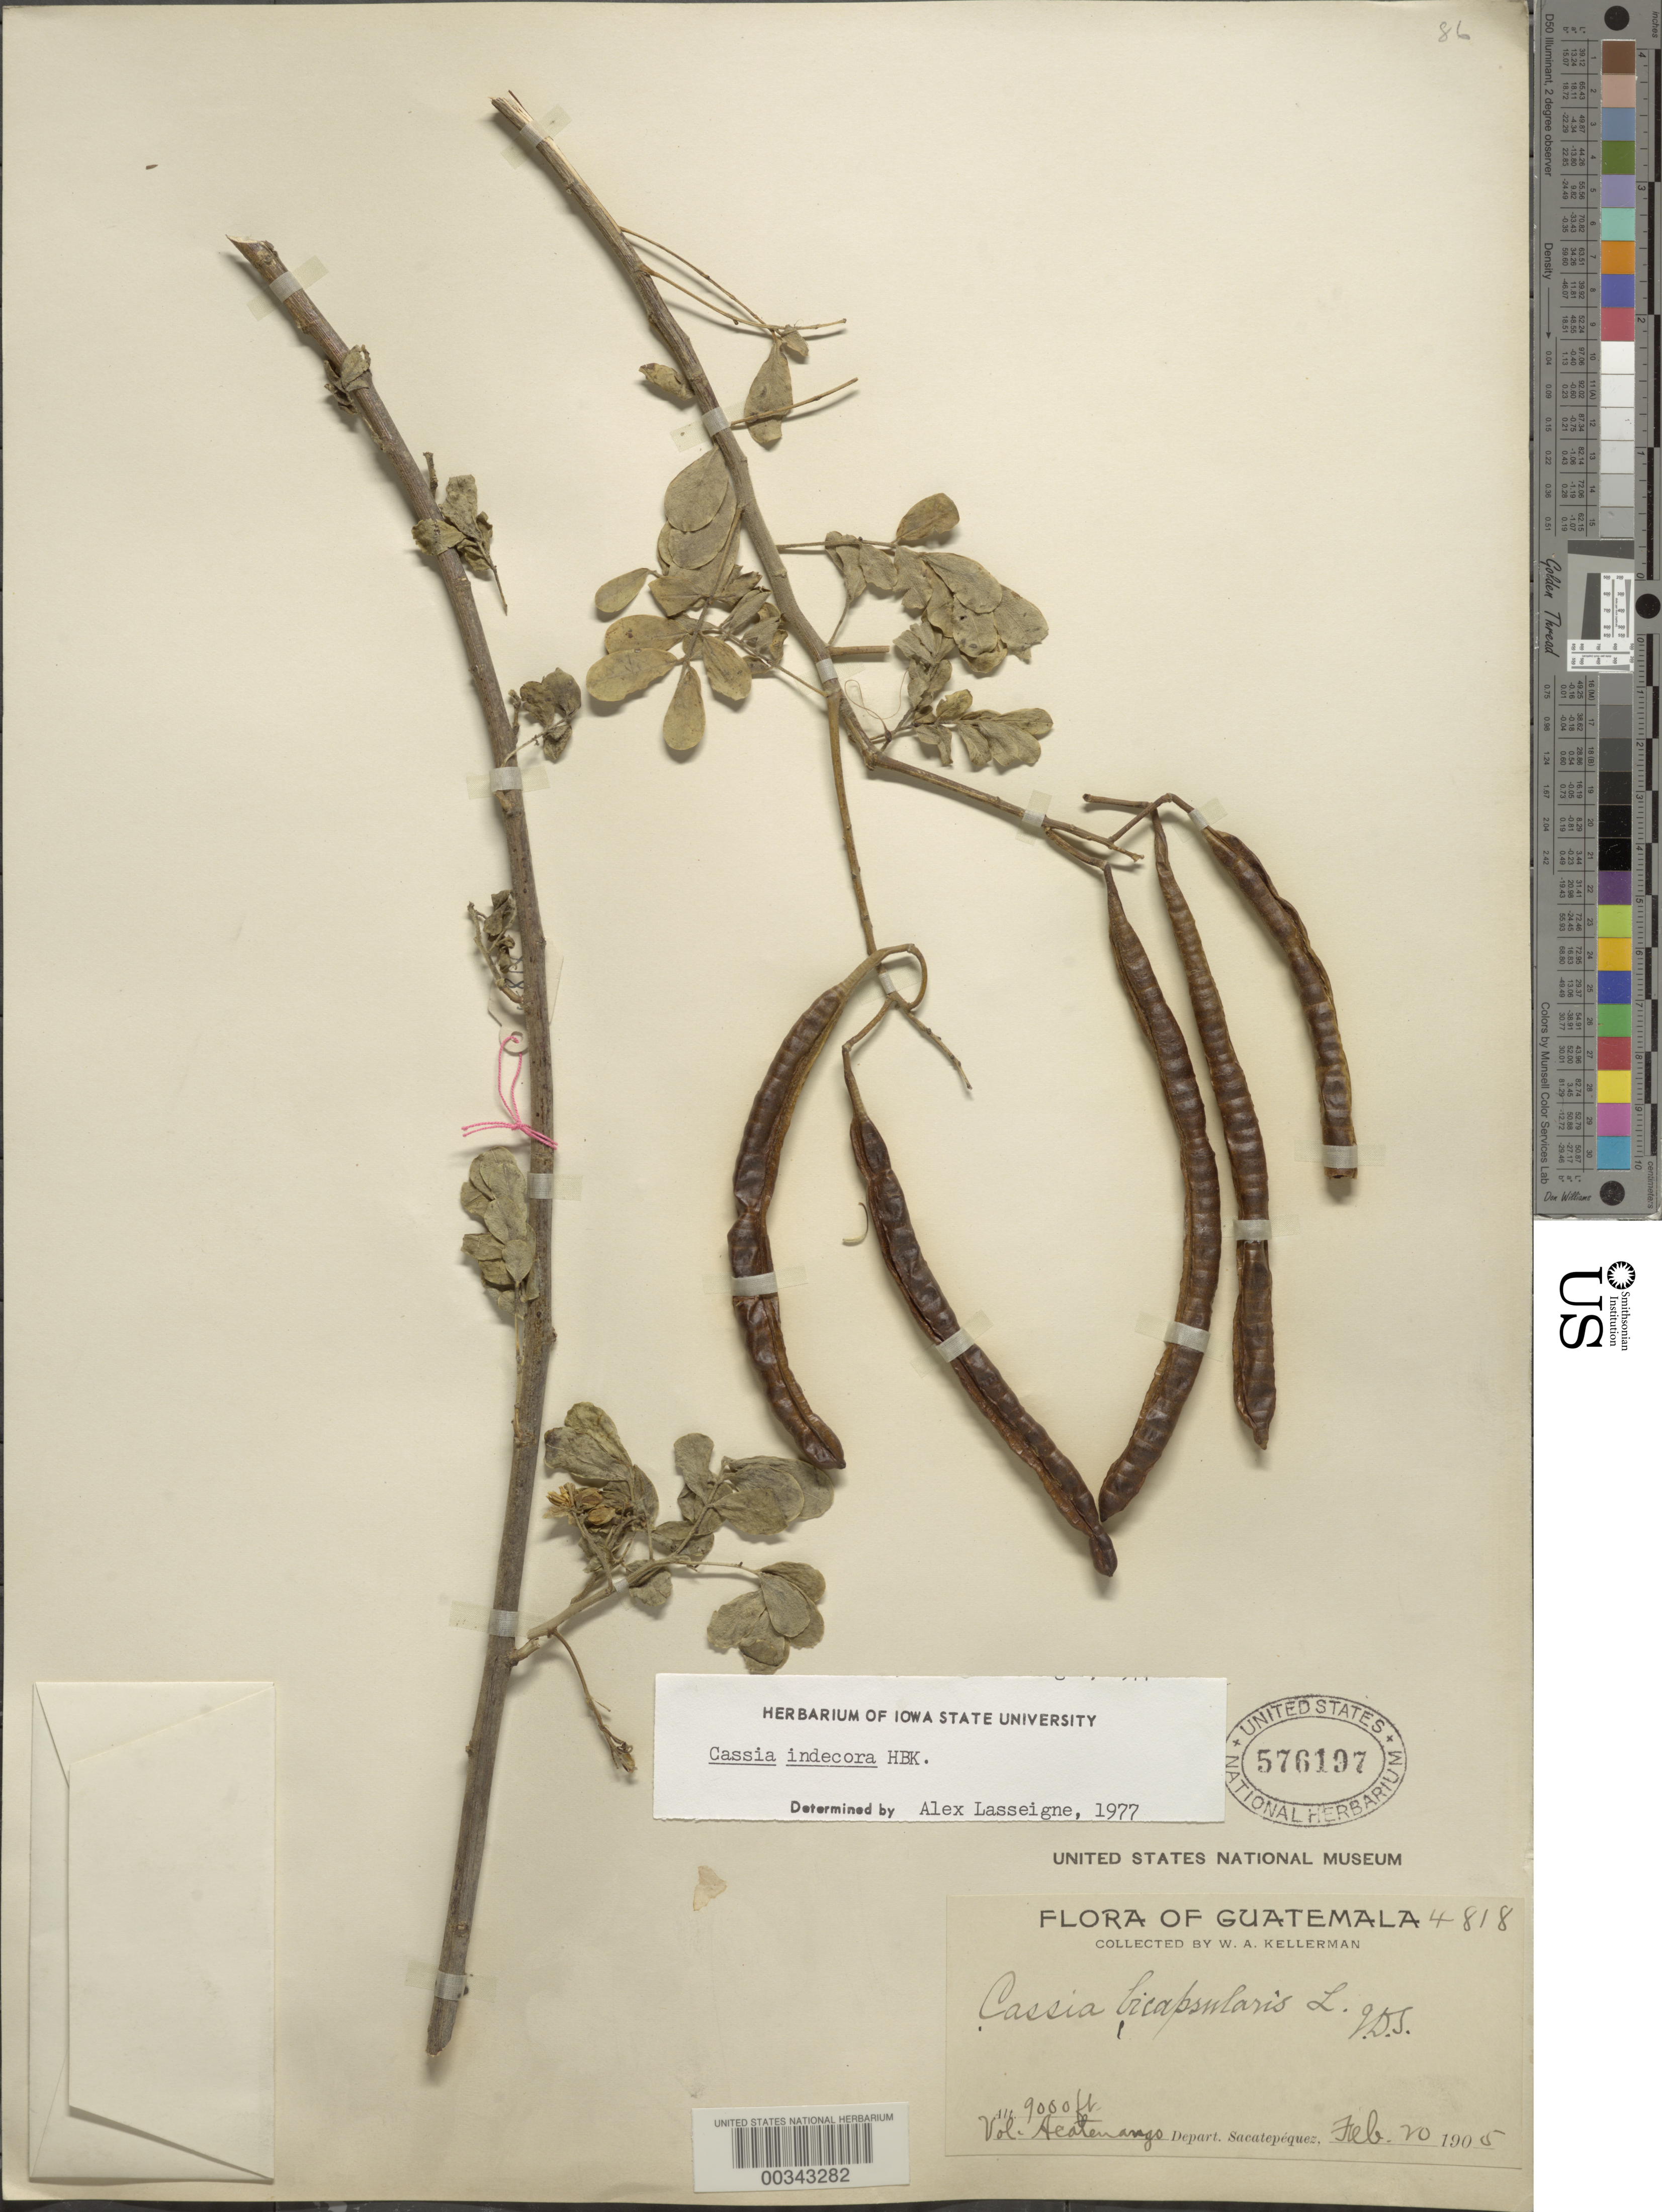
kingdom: Plantae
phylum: Tracheophyta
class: Magnoliopsida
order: Fabales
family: Fabaceae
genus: Senna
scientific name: Senna pendula var. advena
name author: (Vogel) H.S. Irwin & Barneby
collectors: W. A. Kellerman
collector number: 4818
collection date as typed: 20 Feb 1905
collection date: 1905-02-20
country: Guatemala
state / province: Sacatepéquez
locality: Acatenango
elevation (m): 2743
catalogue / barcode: US 576197